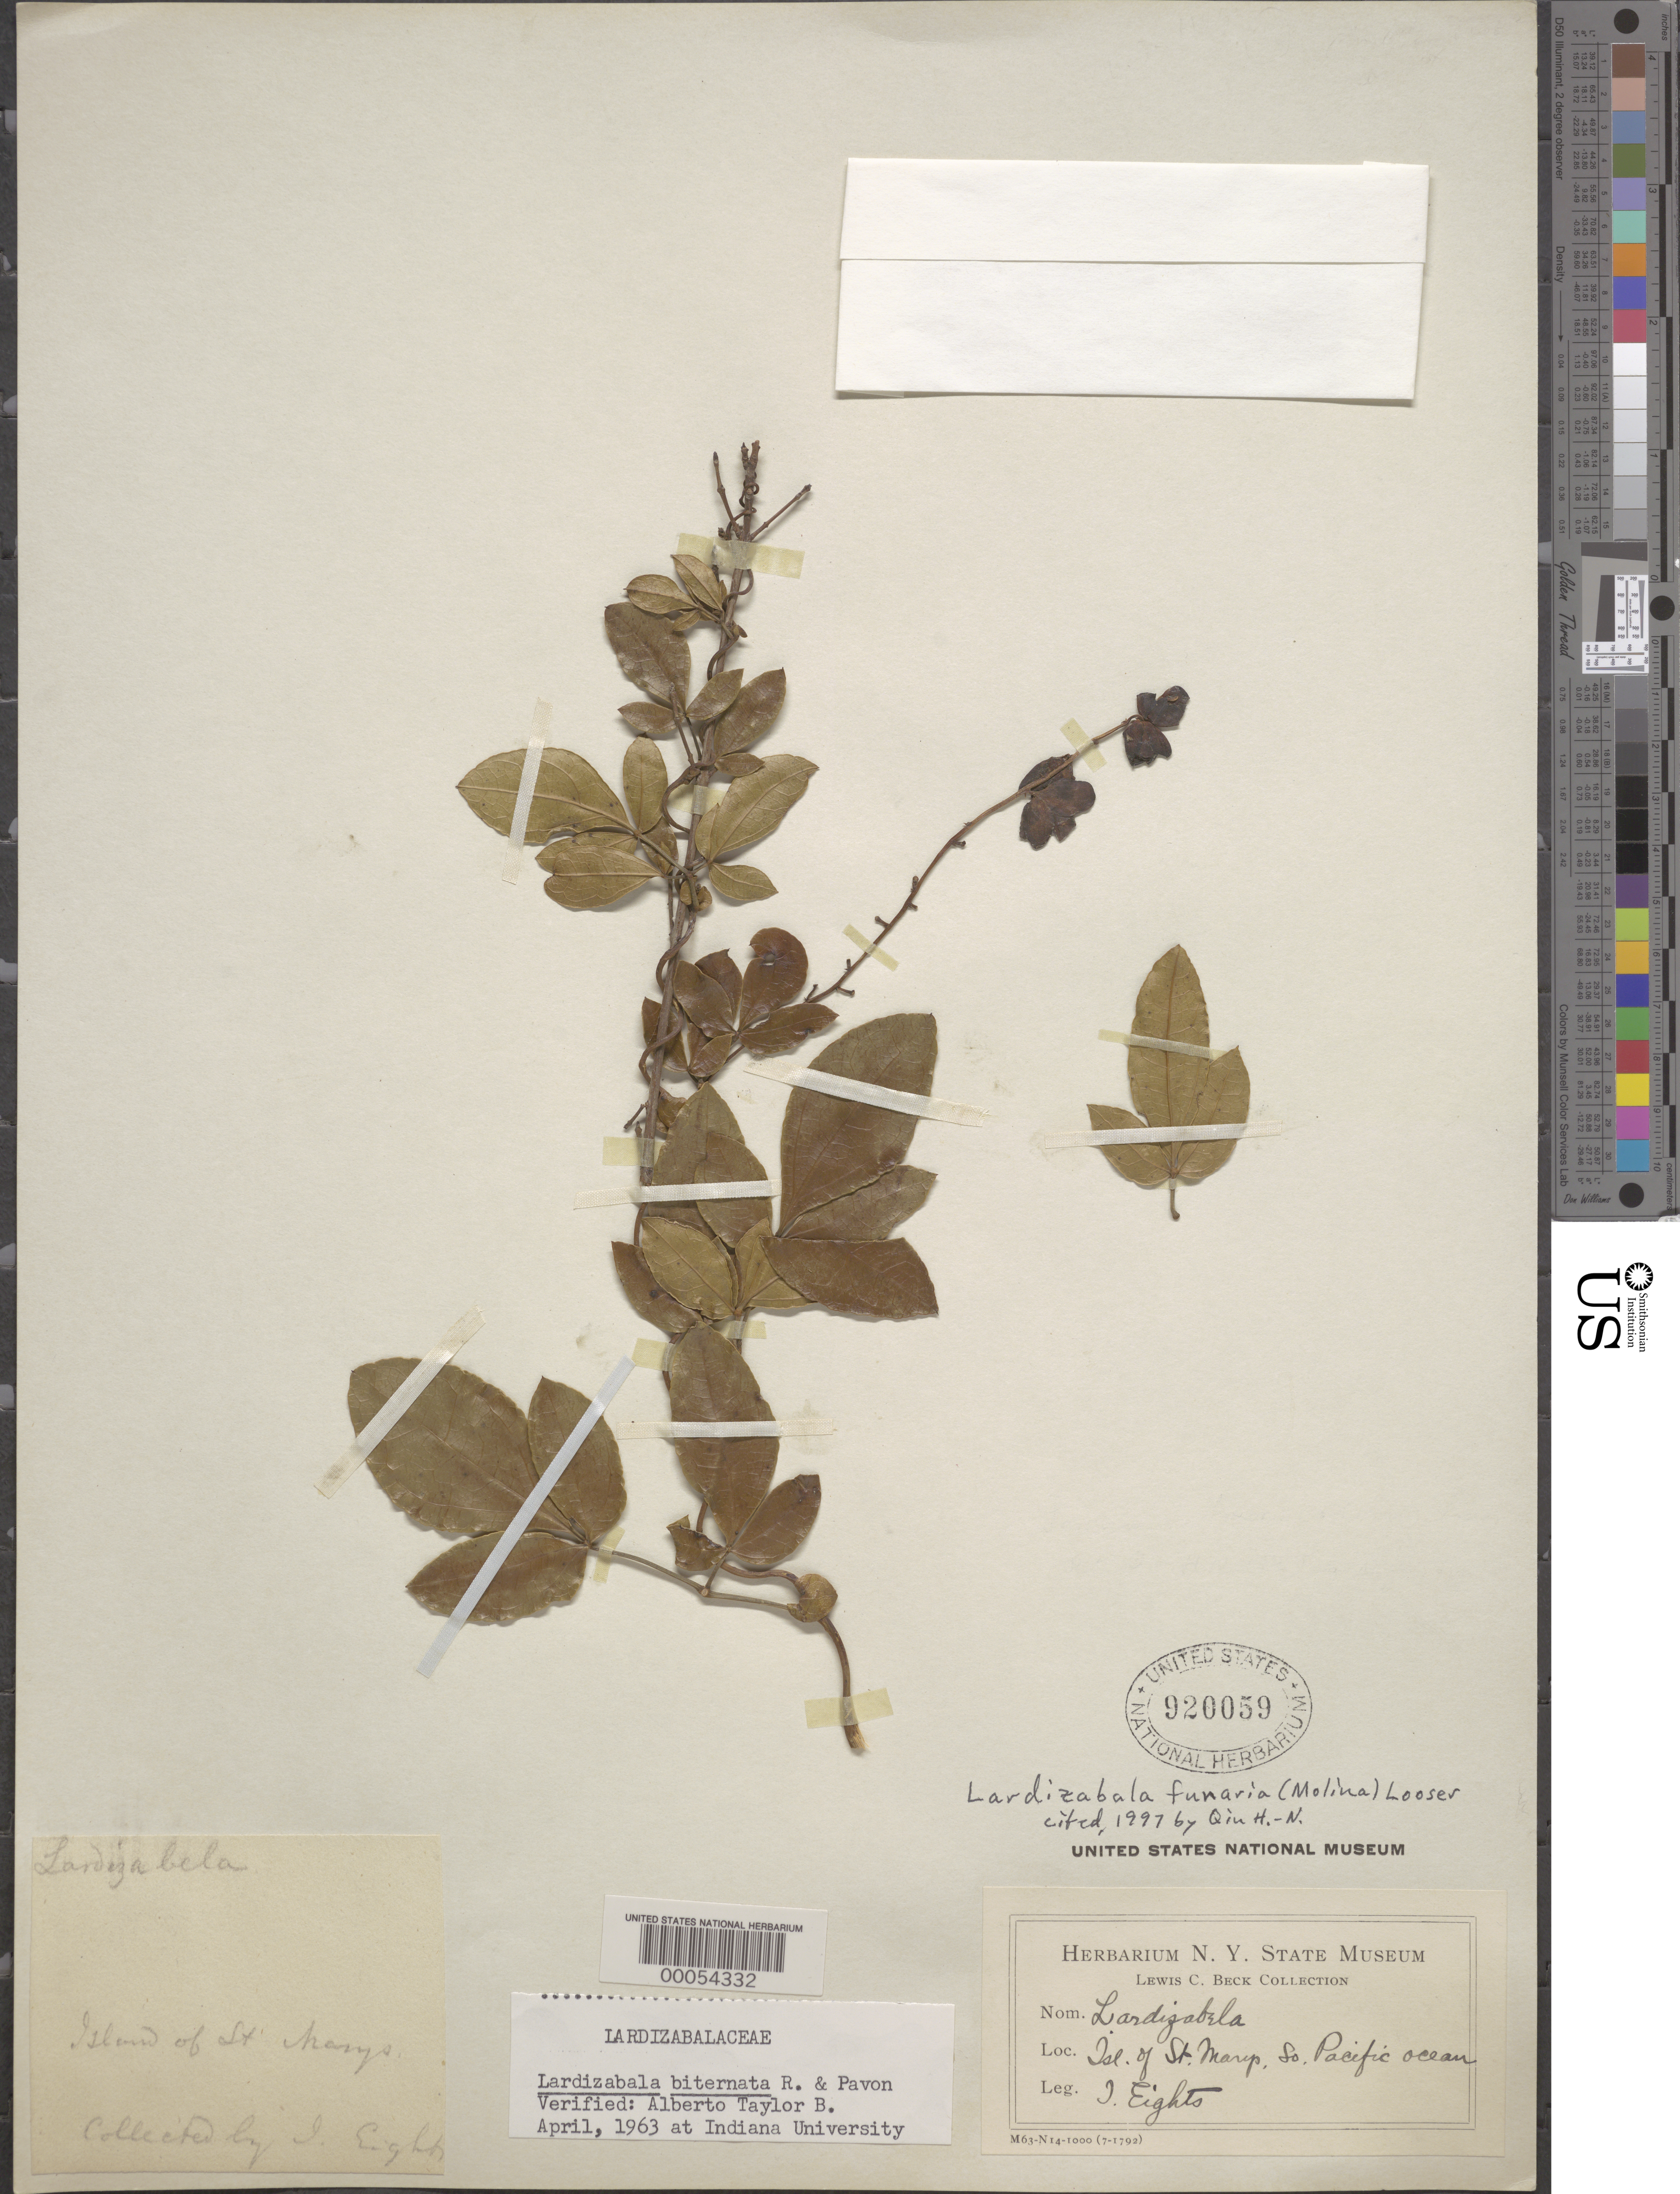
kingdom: Plantae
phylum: Tracheophyta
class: Magnoliopsida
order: Ranunculales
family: Lardizabalaceae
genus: Lardizabala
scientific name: Lardizabala funaria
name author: (Molina) Looser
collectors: I. Eights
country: Chile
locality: Island of st. mary's, south pacific ocean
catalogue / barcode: US 920059